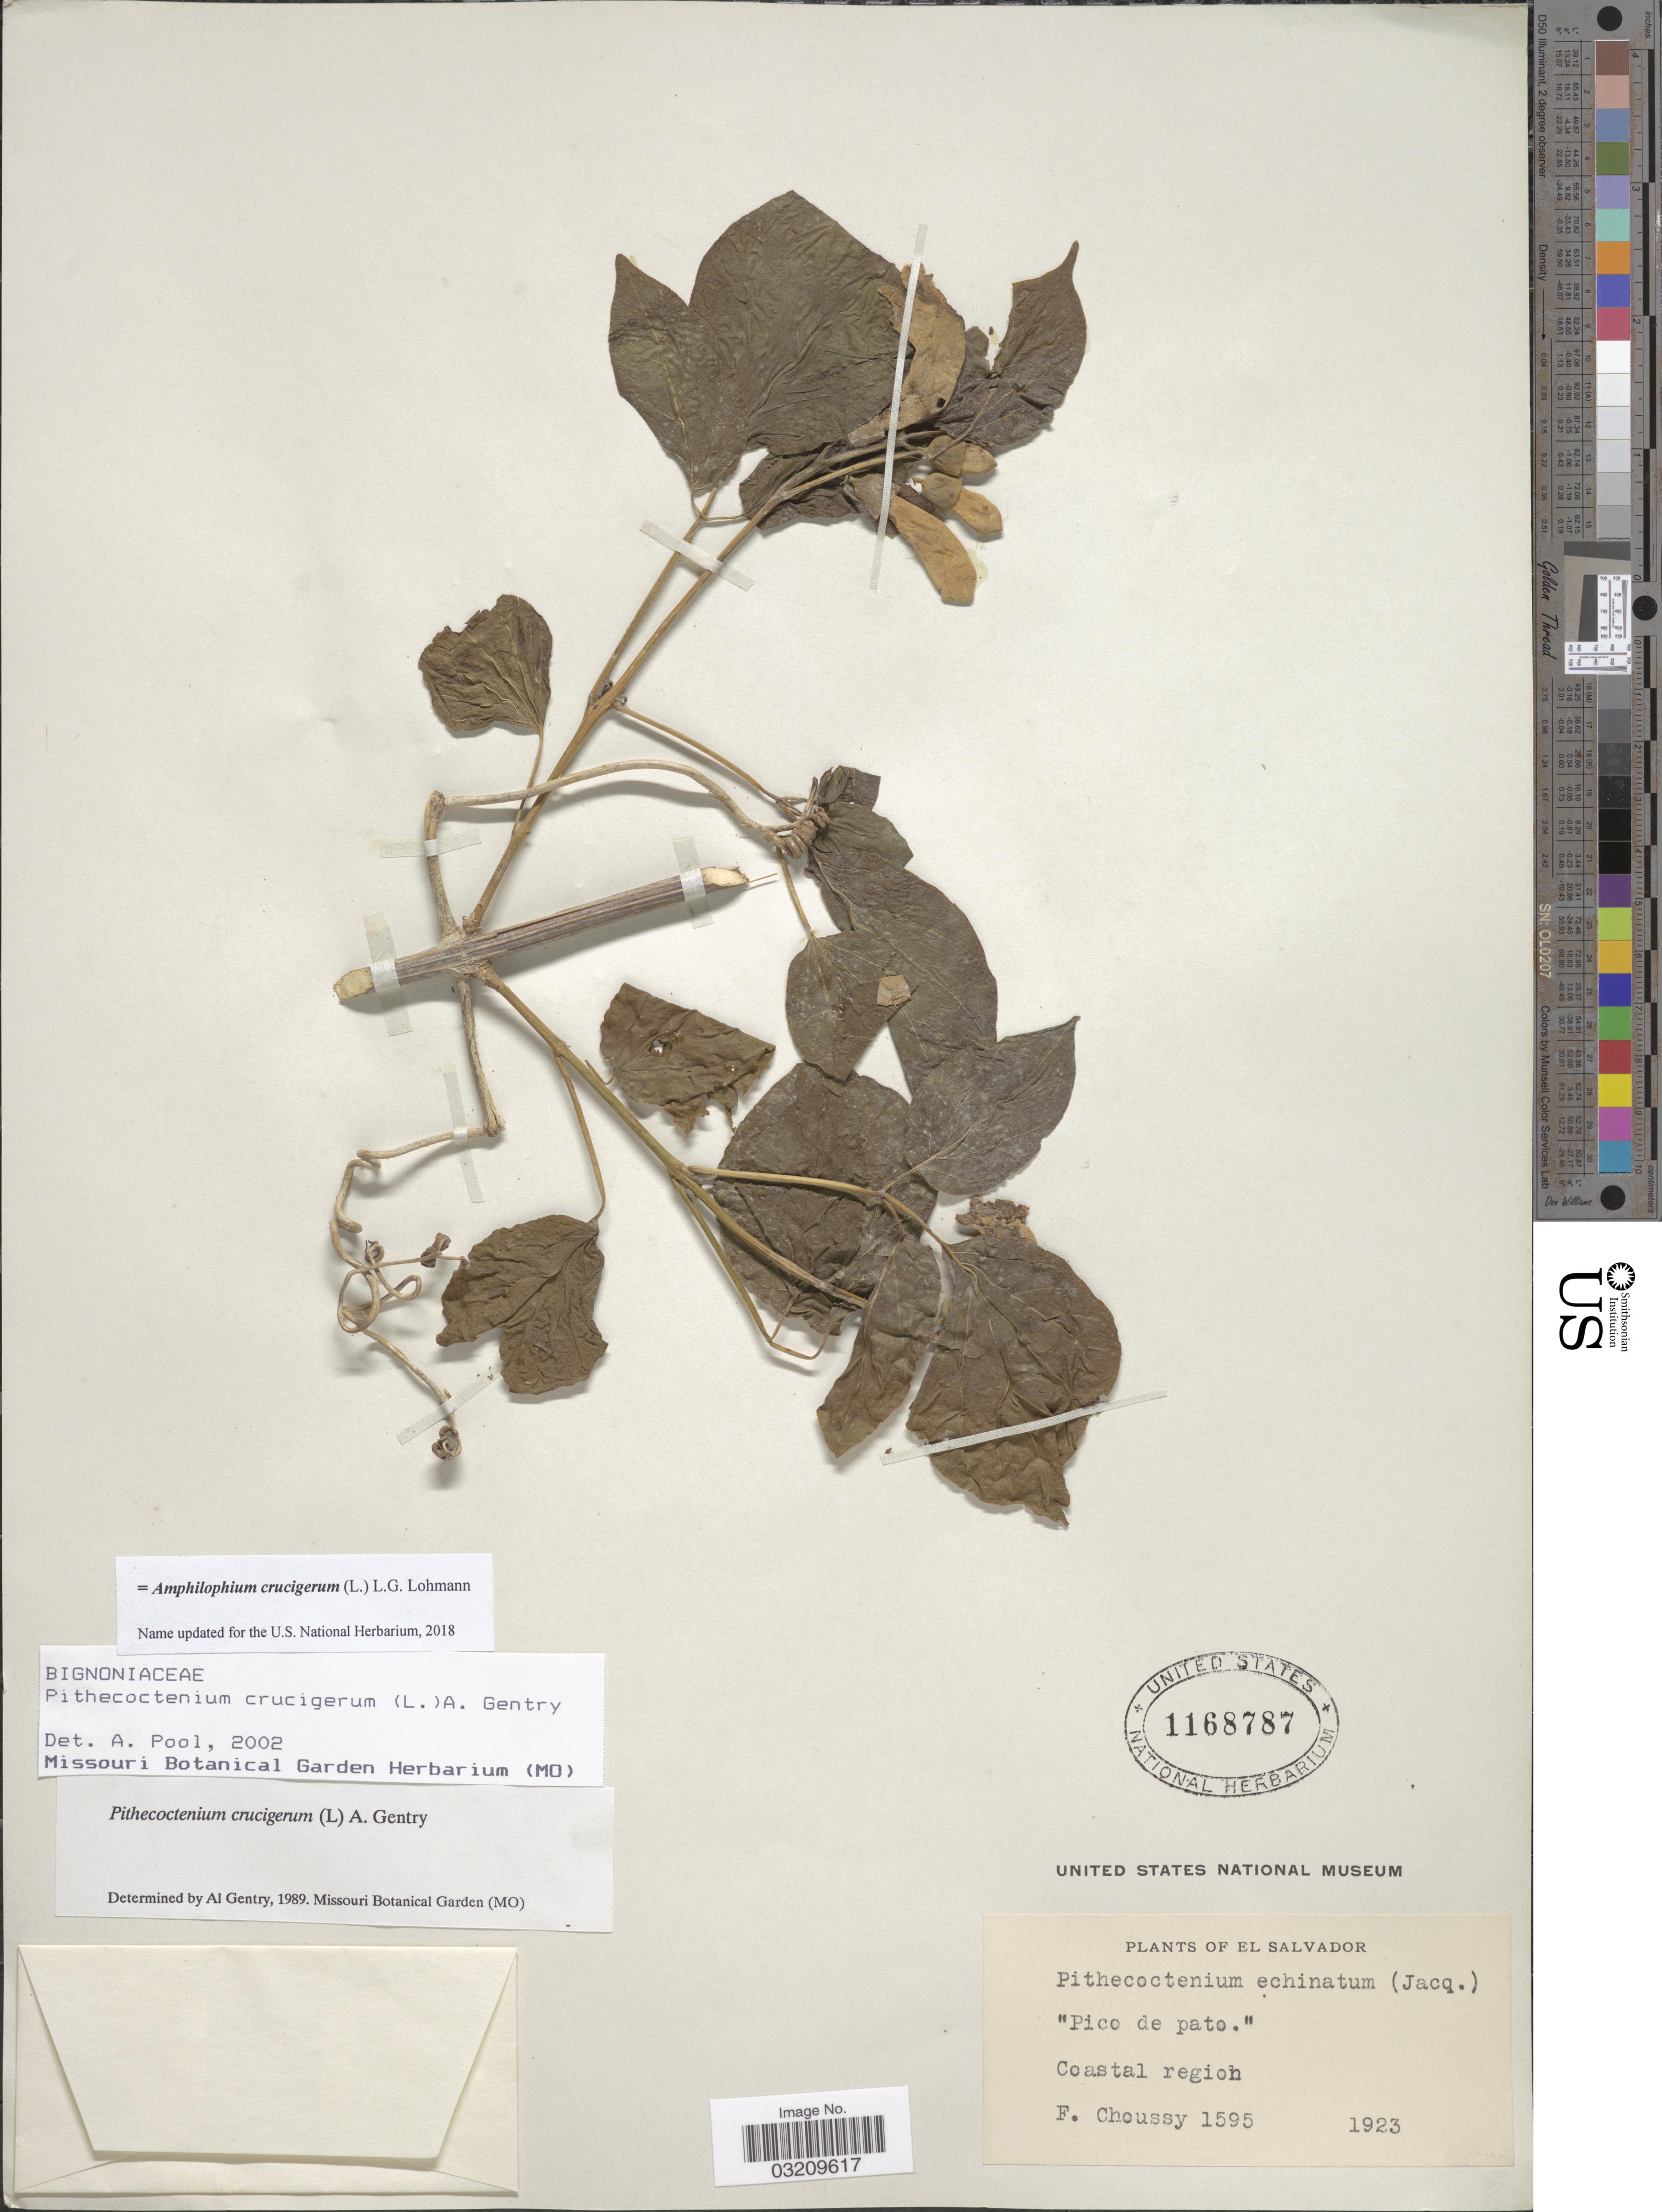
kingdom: Plantae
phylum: Tracheophyta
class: Magnoliopsida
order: Lamiales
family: Bignoniaceae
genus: Amphilophium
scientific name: Amphilophium crucigerum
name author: (L.) L.G. Lohmann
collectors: F. Choussy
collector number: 1595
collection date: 1923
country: El Salvador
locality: Coastal region.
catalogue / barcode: US 1168787